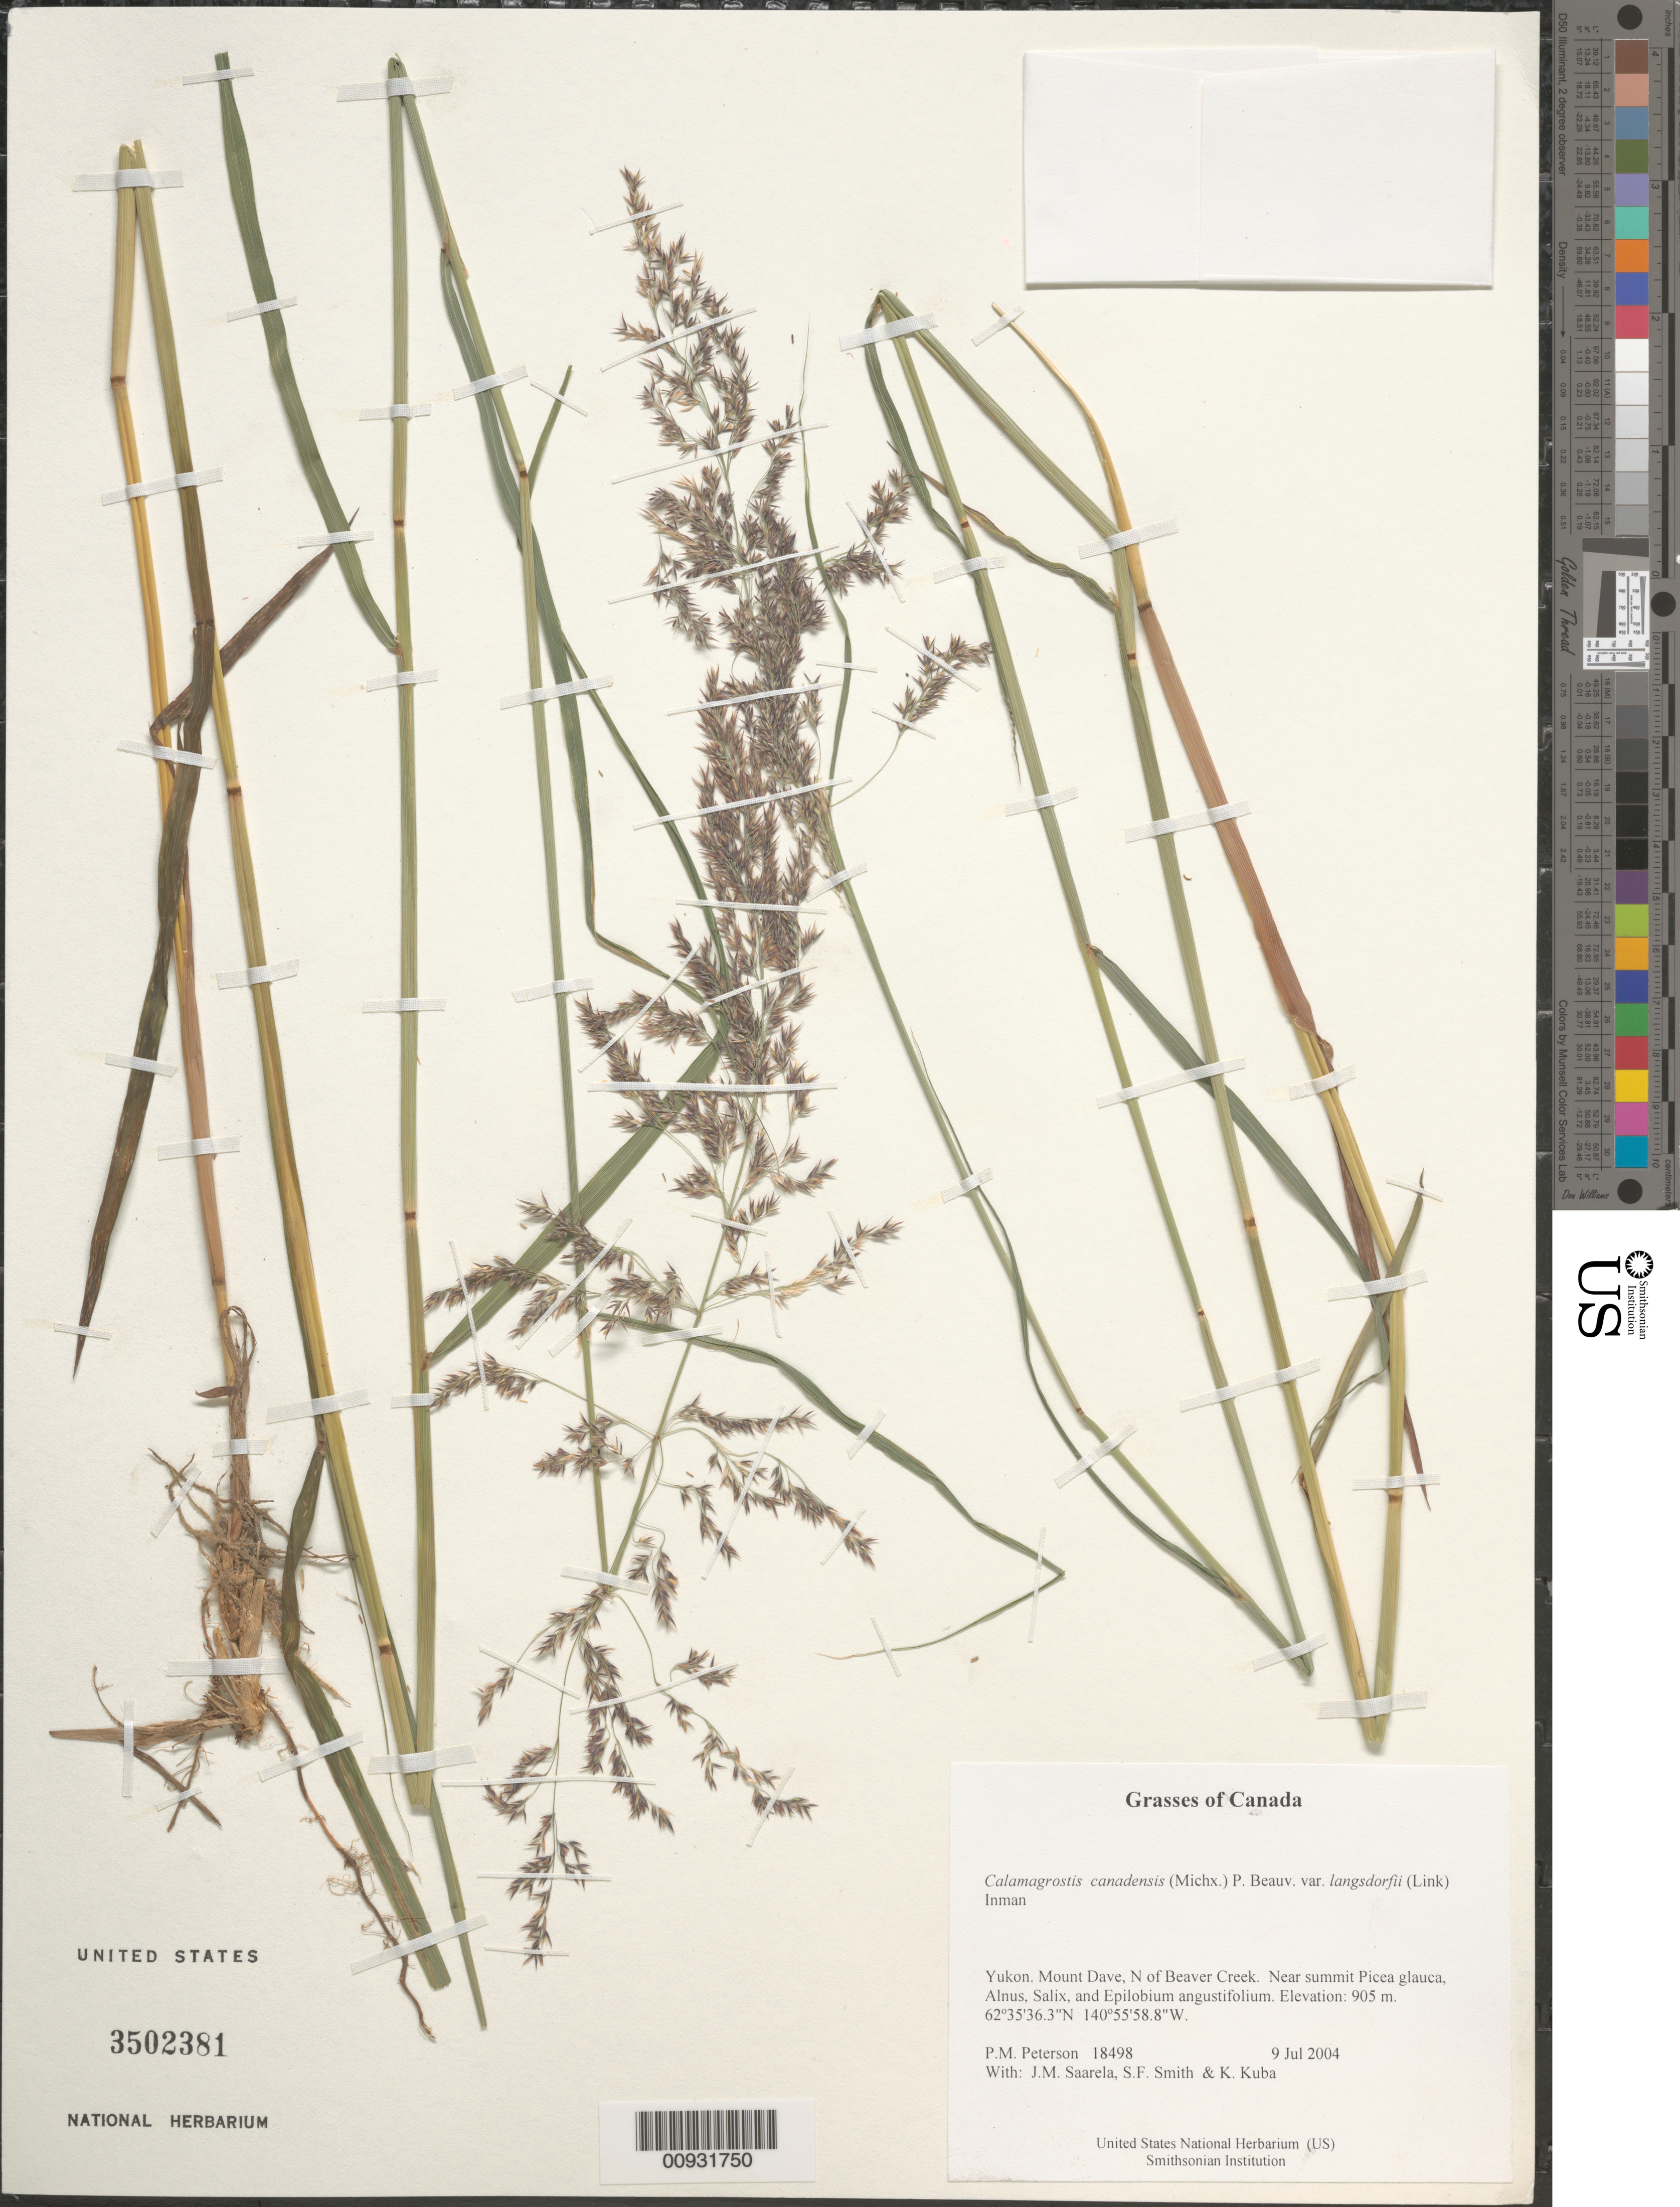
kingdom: Plantae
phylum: Tracheophyta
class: Liliopsida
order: Poales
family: Poaceae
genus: Calamagrostis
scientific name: Calamagrostis canadensis var. canadensis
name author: (Michx.) P. Beauv.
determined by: Paszko, B.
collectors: P. M. Peterson, J. Saarela, S.F. Smith & K. Kuba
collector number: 18498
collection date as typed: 09 Jul 2004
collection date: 2004-07-09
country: Canada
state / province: Yukon Territory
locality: Mount Dave, N of Beaver Creek. Near summit Picea glauca, Alnus, Salix, and Epilobium angustifolium.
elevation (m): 905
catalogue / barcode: US 3502381